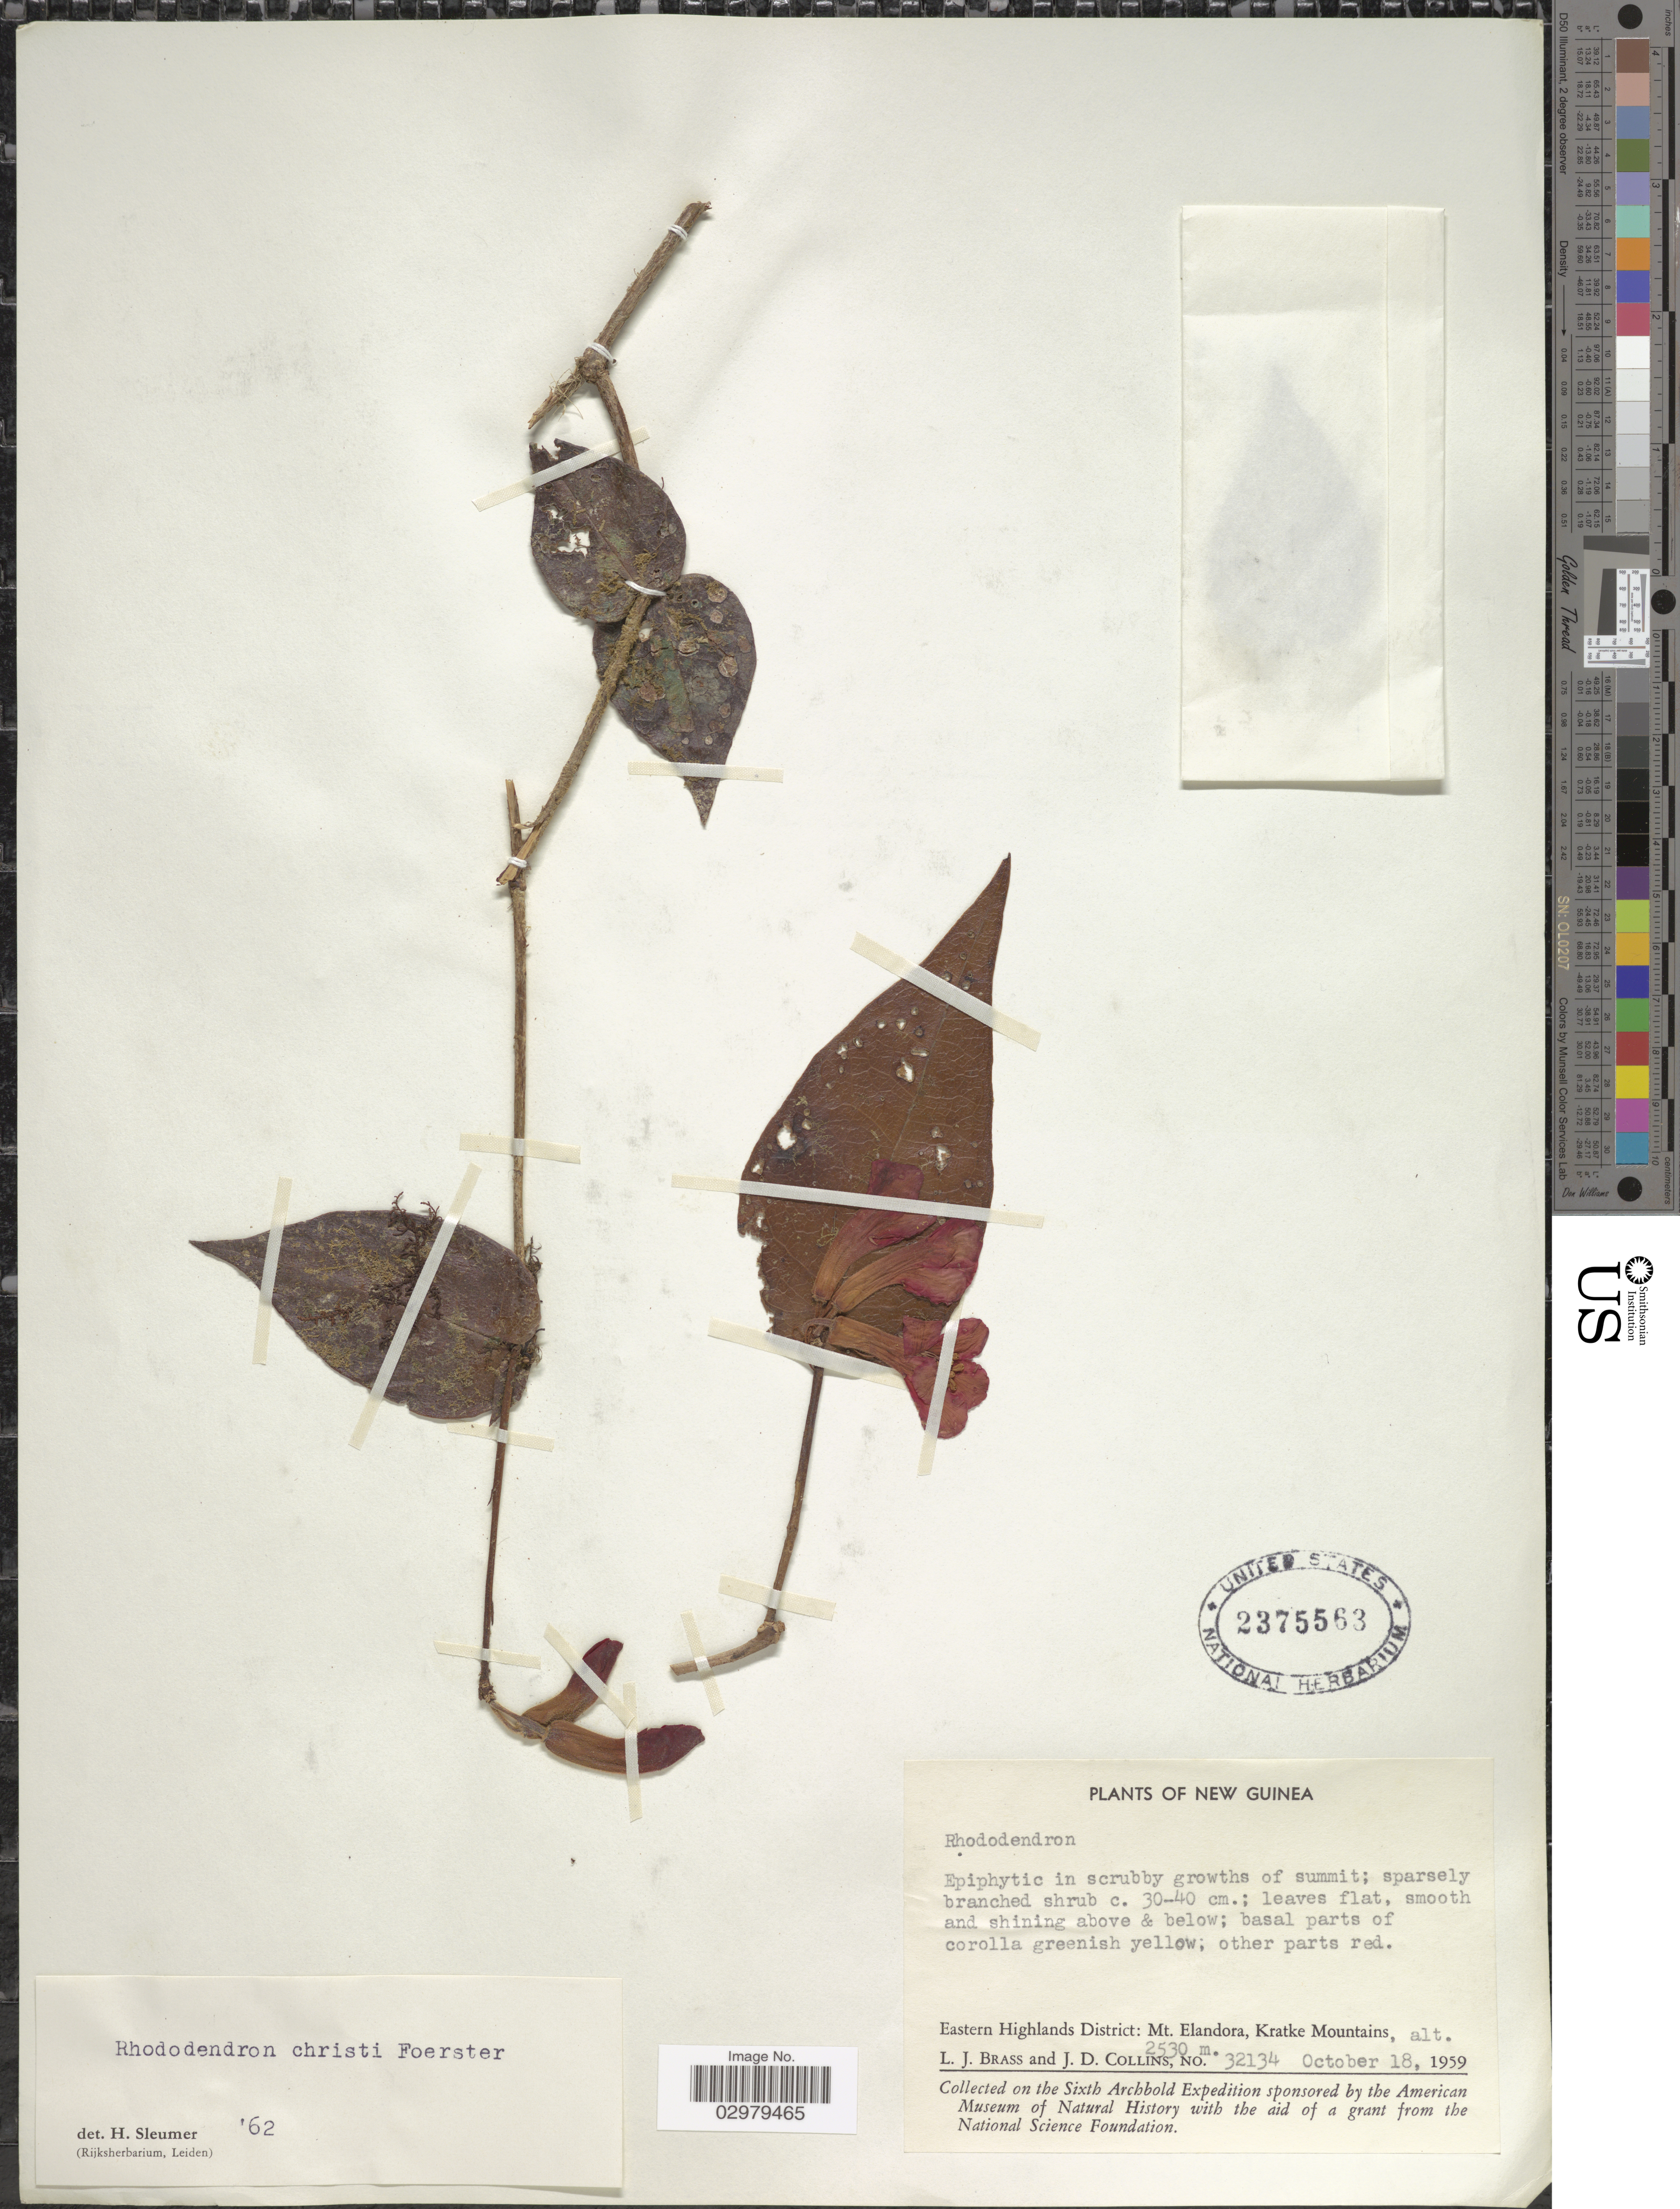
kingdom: Plantae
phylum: Tracheophyta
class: Magnoliopsida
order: Ericales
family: Ericaceae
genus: Rhododendron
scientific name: Rhododendron christi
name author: F. Först.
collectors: L. J. Brass & J. Collins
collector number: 32134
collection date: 1959-10-18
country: Papua New Guinea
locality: New Guinea. Eastern Highlands District: Mt. Elandora, Kratke Mountains.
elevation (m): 2530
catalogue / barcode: US 2375563